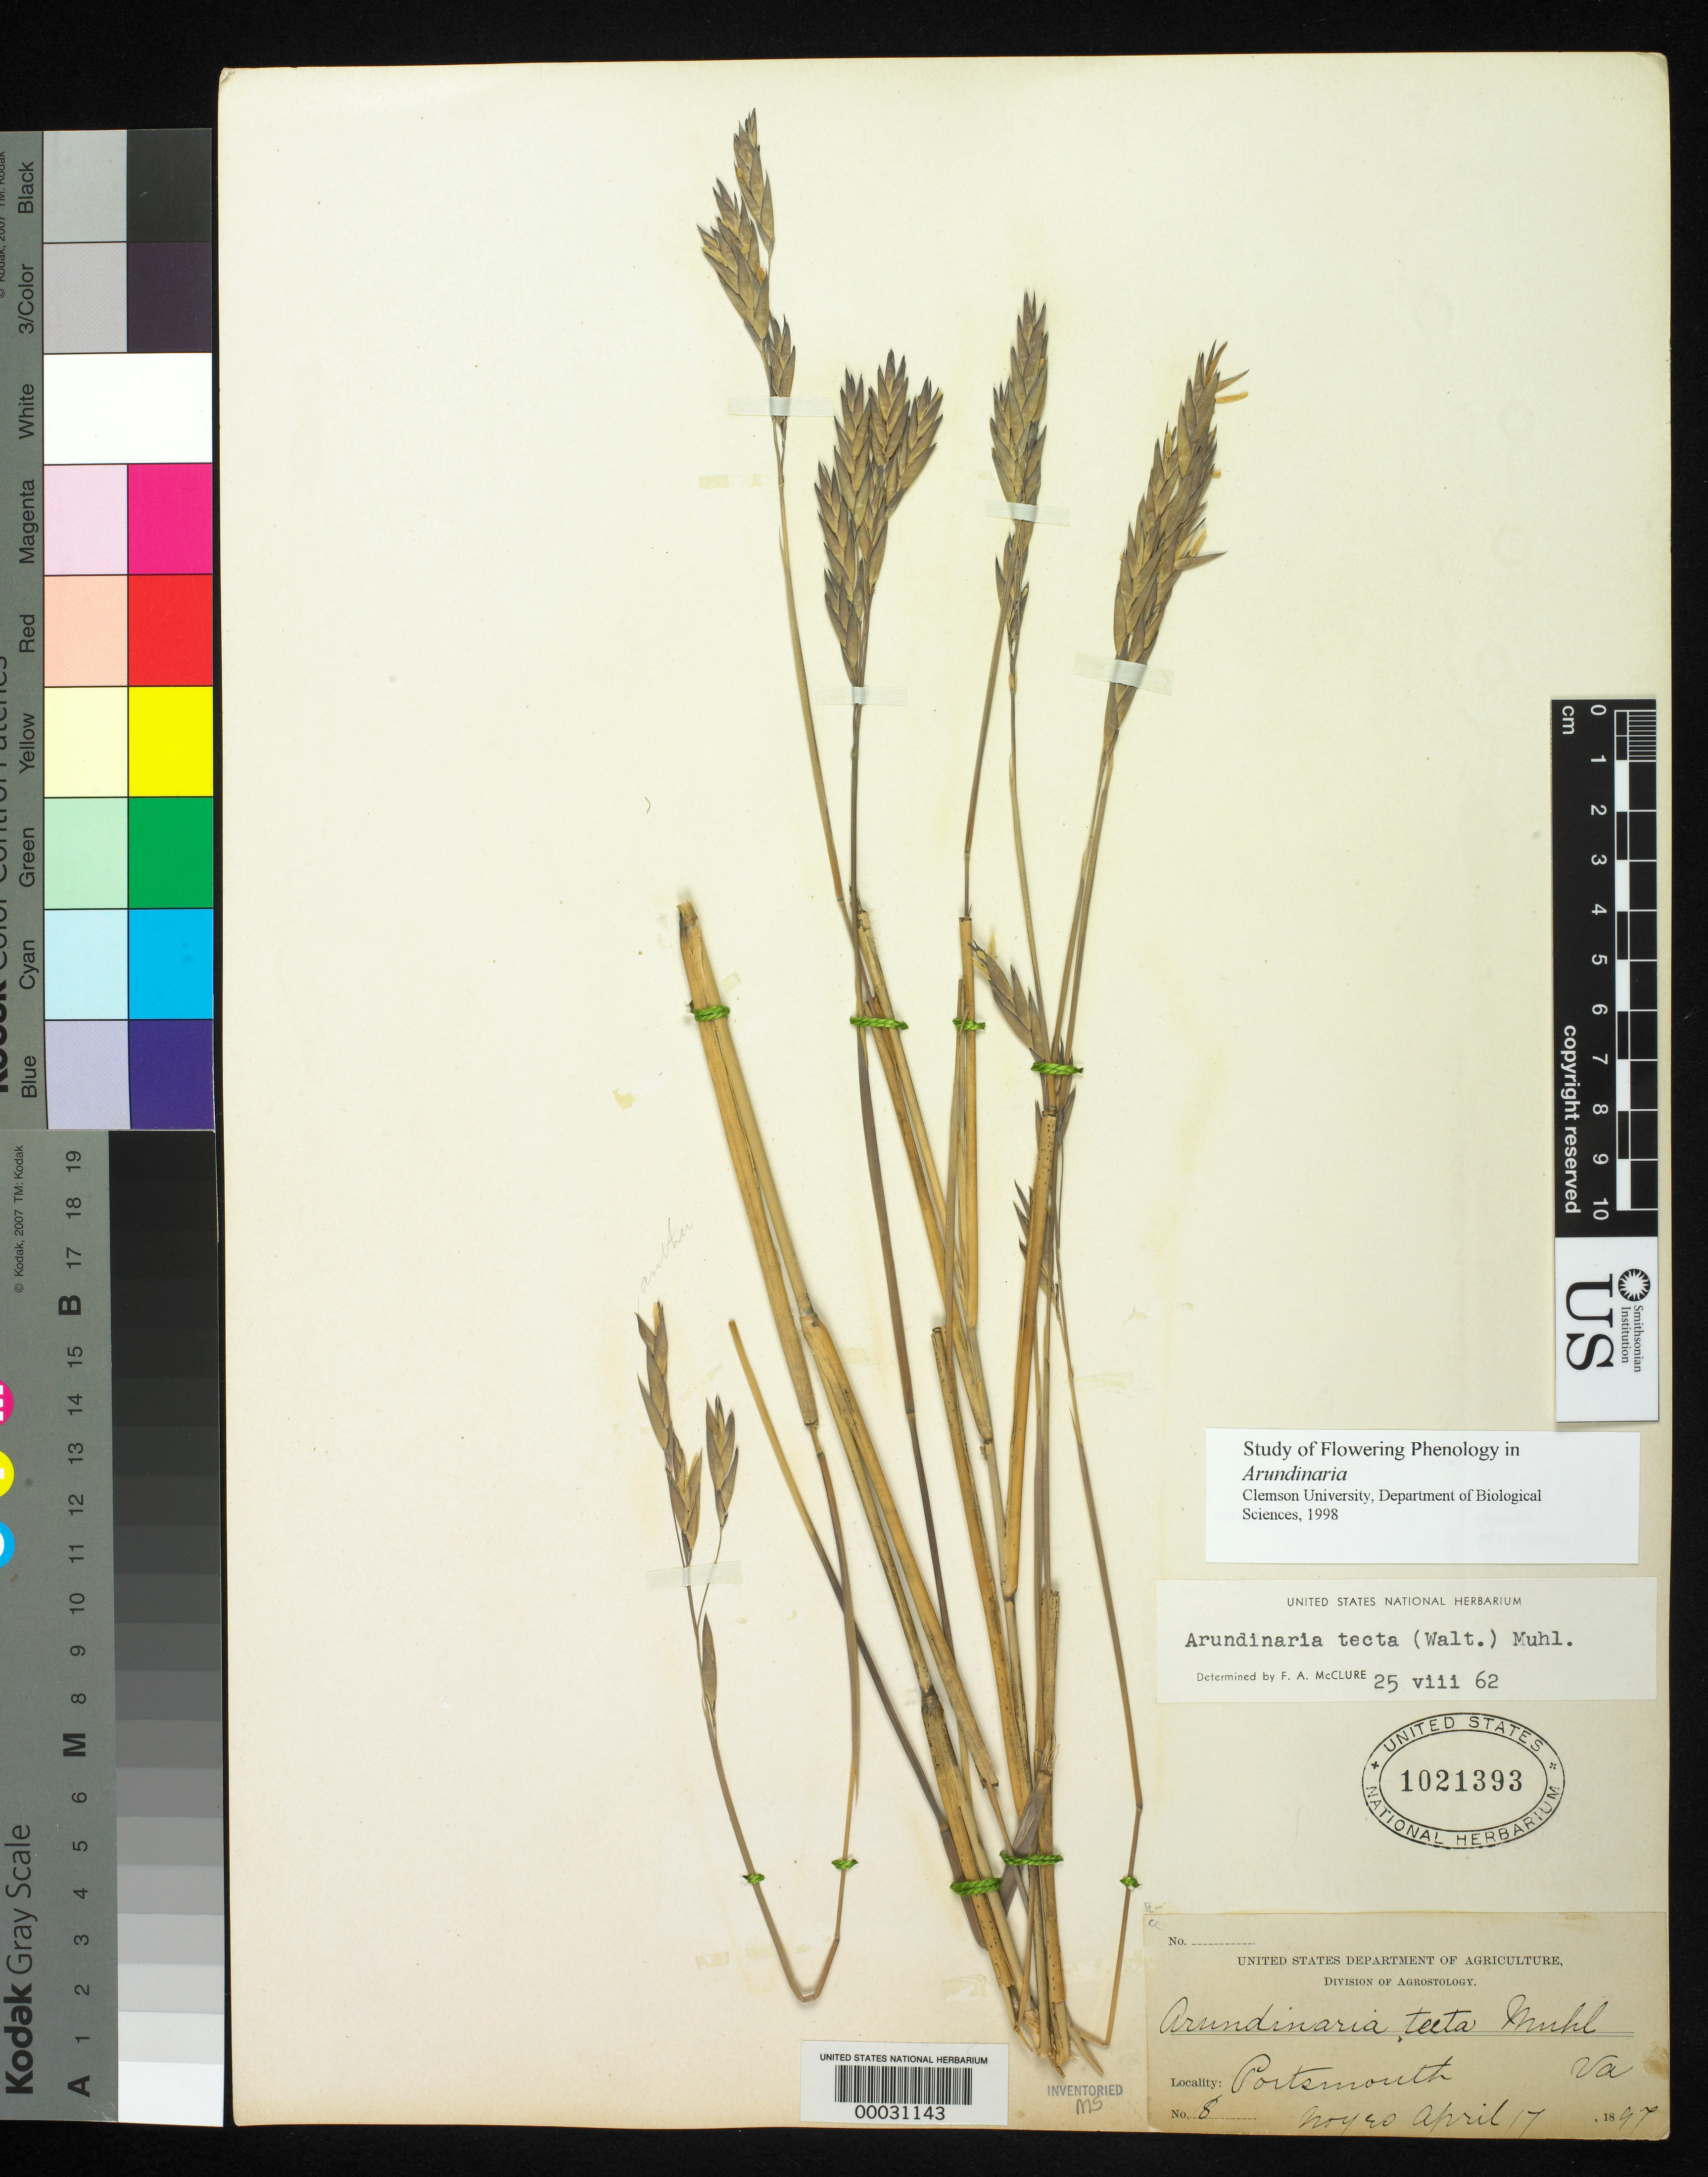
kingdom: Plantae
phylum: Tracheophyta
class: Liliopsida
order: Poales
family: Poaceae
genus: Arundinaria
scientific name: Arundinaria tecta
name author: (Walter) Muhl.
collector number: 8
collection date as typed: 17 Apr 1897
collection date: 1897-04-17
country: United States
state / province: Virginia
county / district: City of Portsmouth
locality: Portsmouth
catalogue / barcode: US 1021393